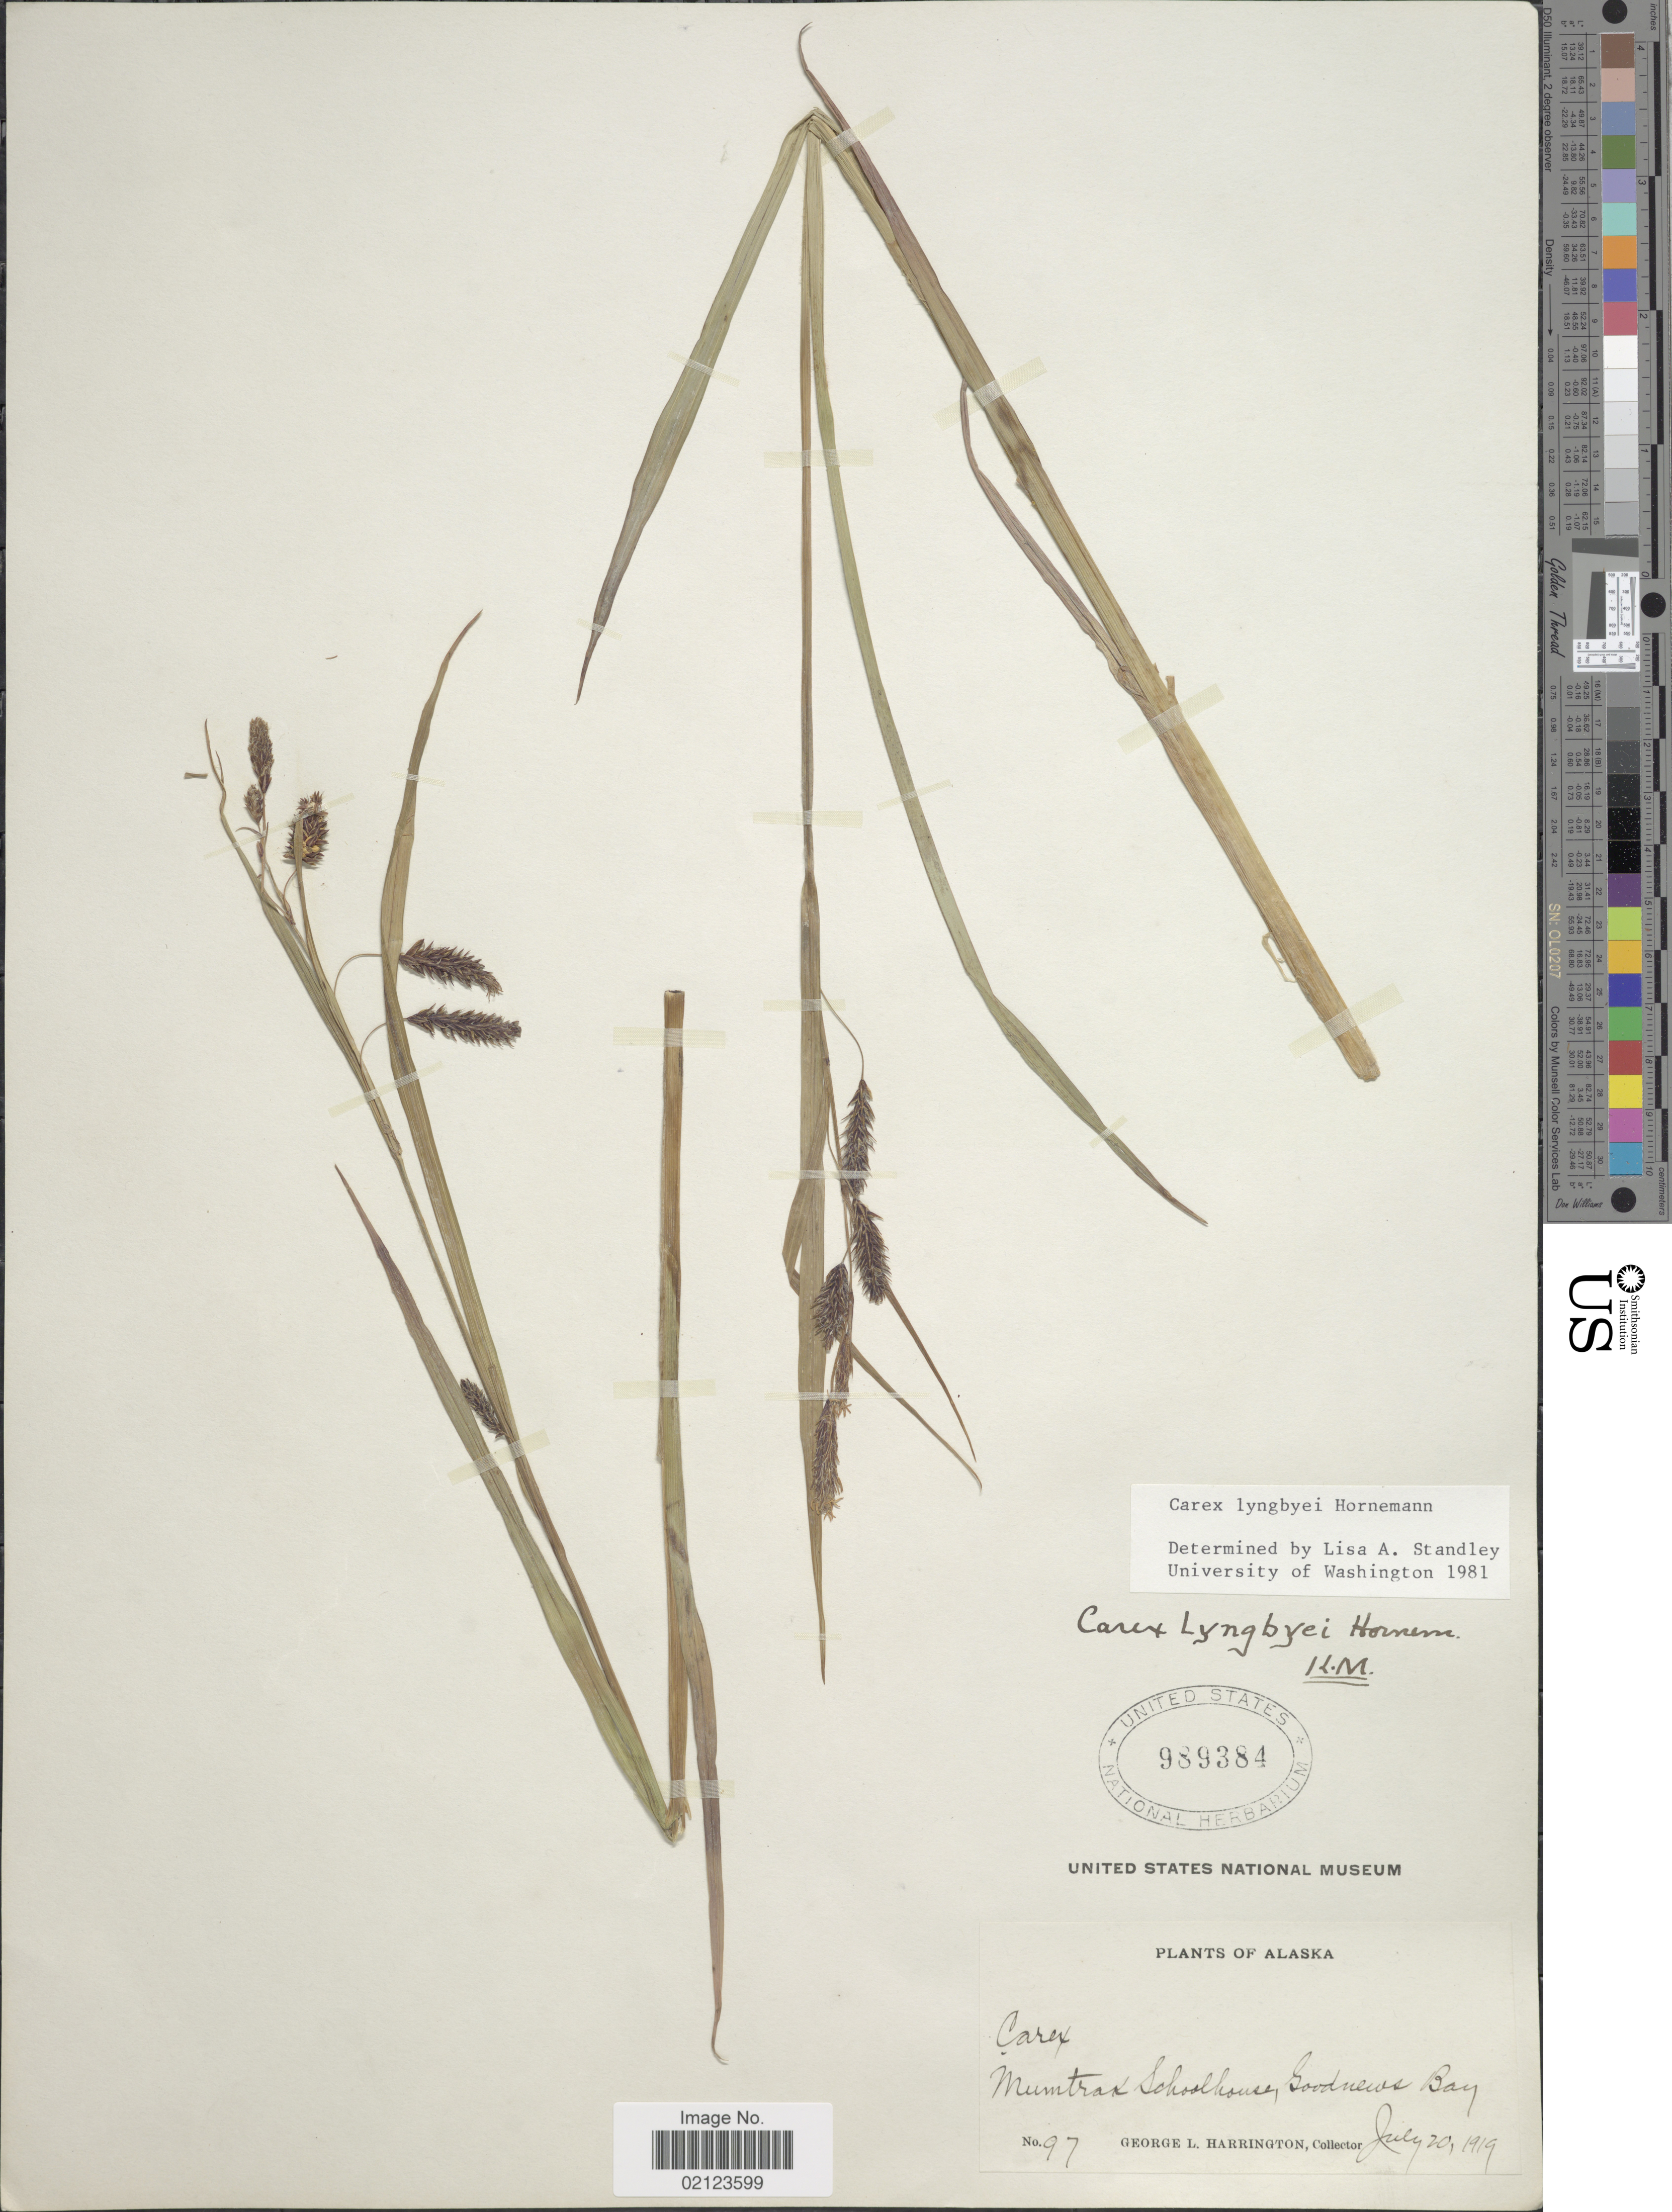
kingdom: Plantae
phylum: Tracheophyta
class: Liliopsida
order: Poales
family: Cyperaceae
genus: Carex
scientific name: Carex lyngbyei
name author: Hornem.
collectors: G. Harrington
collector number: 97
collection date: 1919-07-20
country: United States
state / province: Alaska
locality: Mumtrak Schoolhouse, Goodnews Bay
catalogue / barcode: US 989384